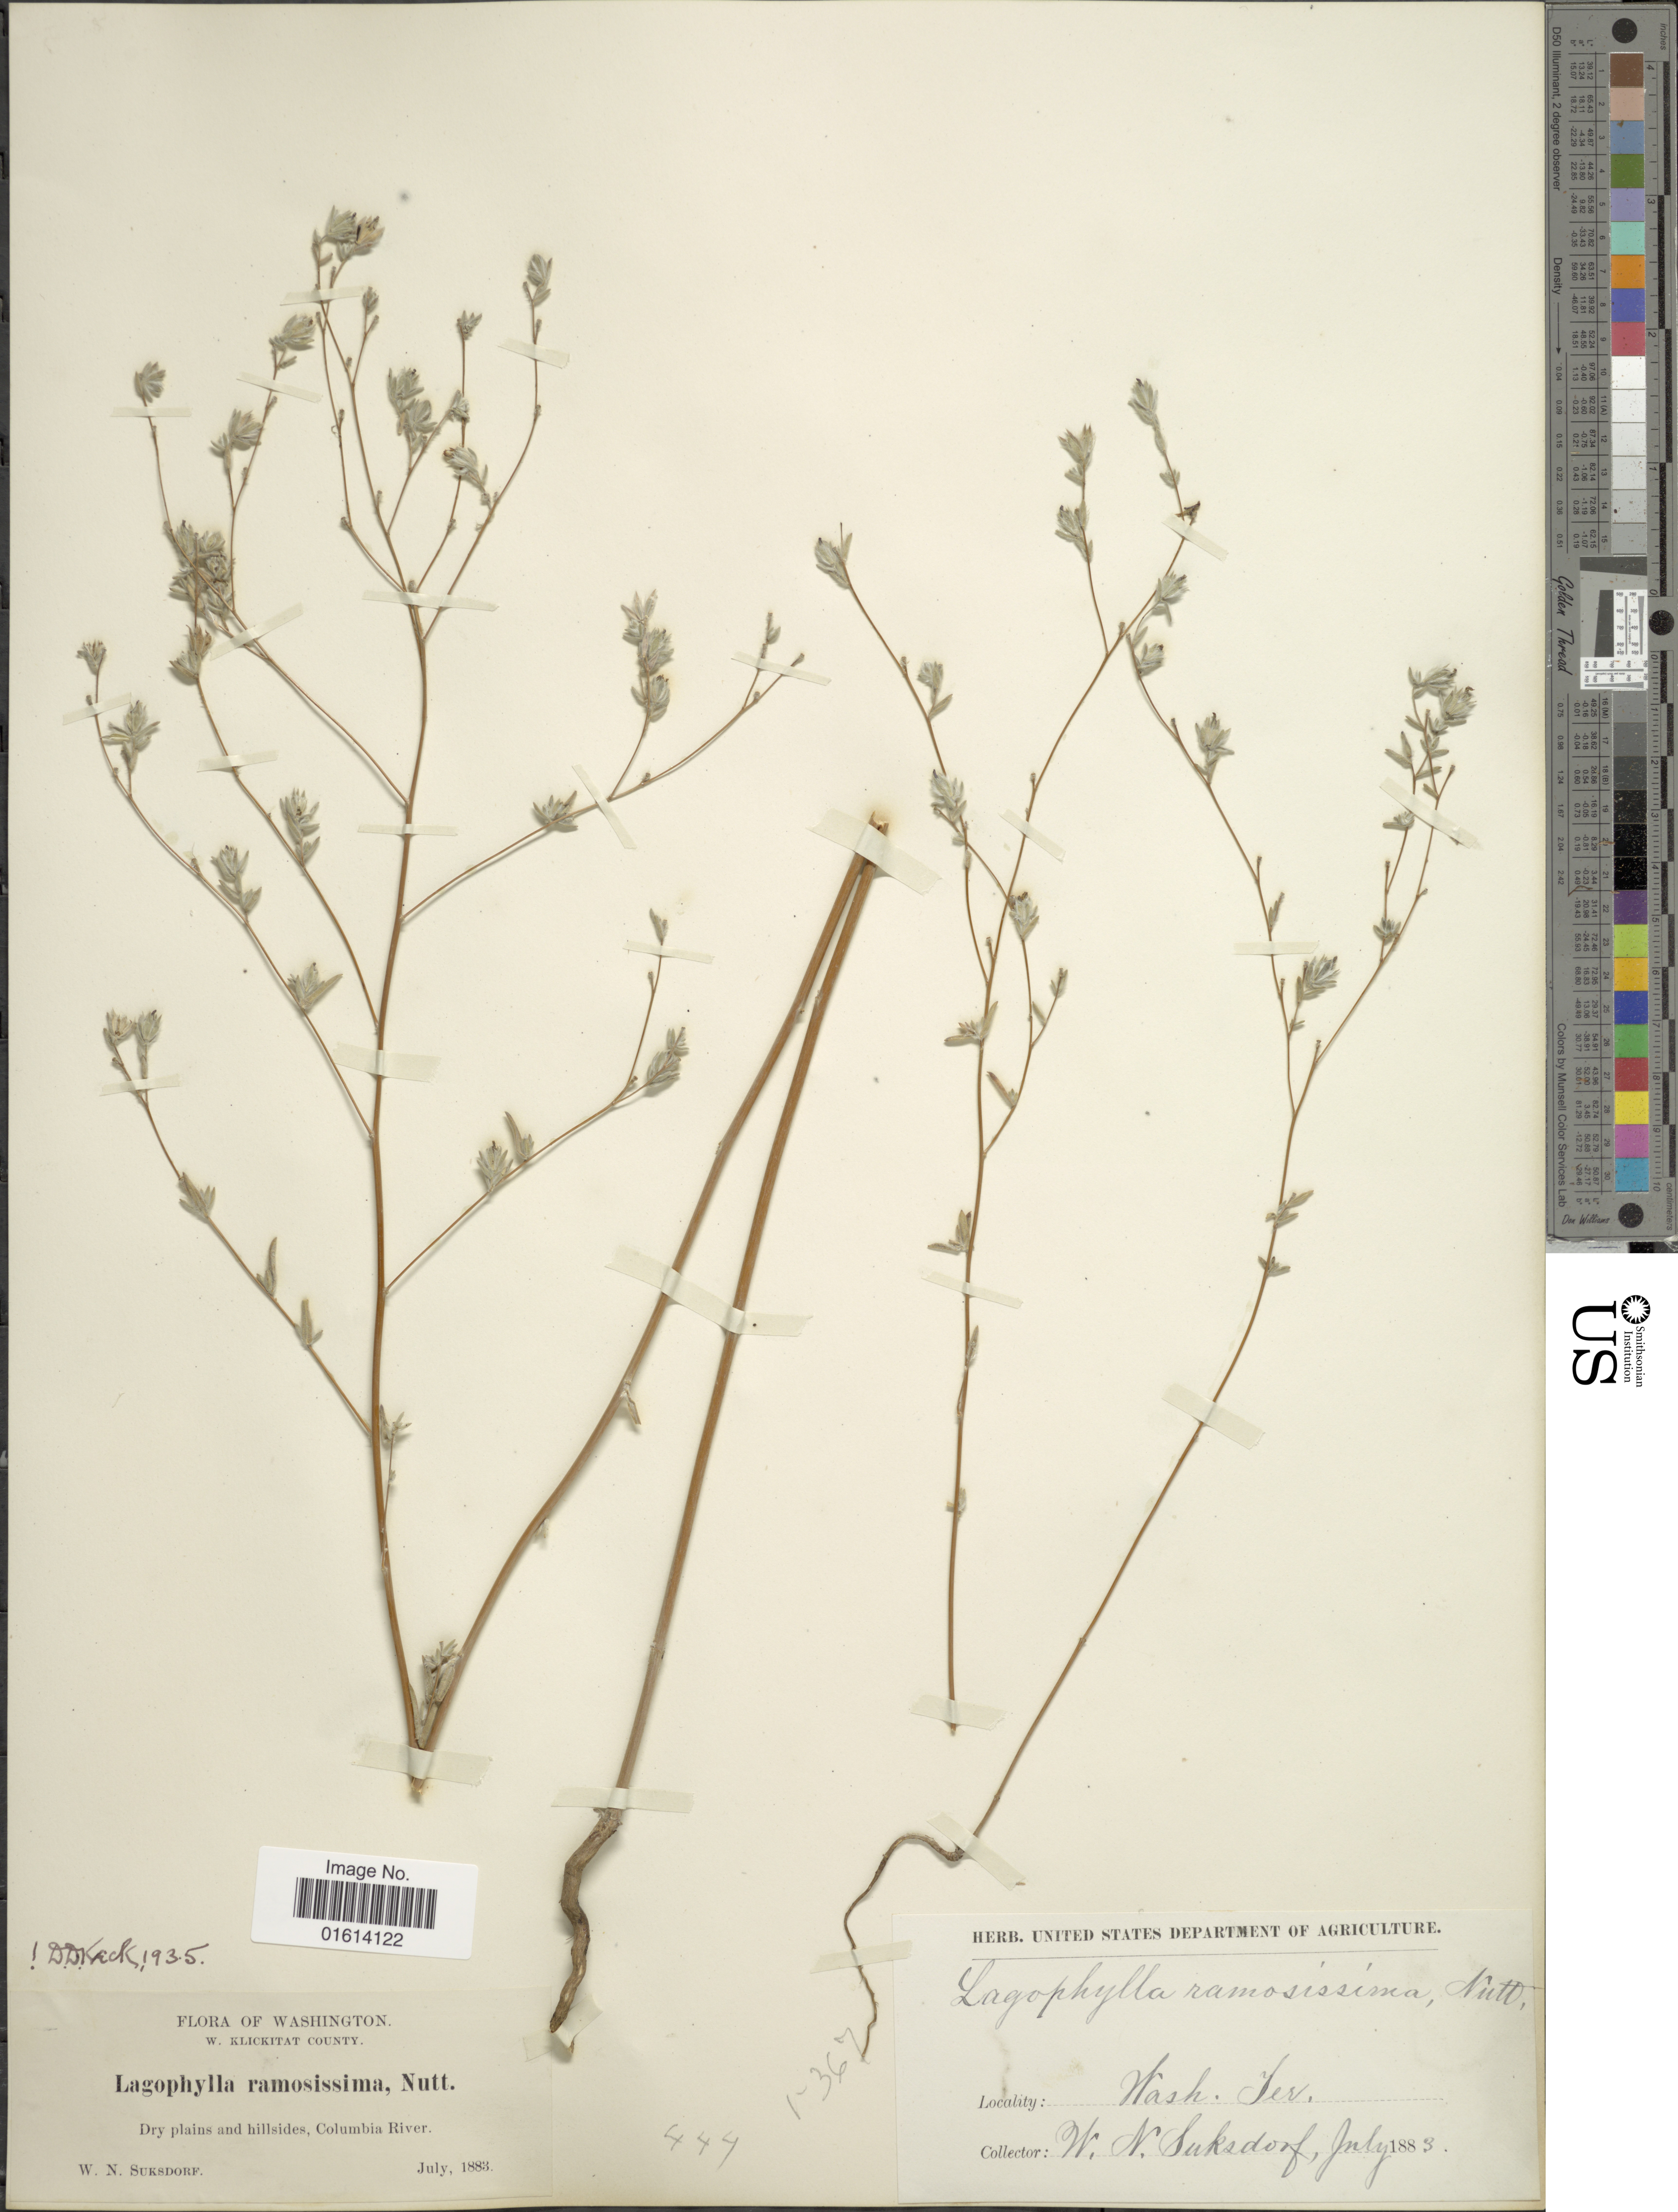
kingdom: Plantae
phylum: Tracheophyta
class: Magnoliopsida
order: Asterales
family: Asteraceae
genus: Lagophylla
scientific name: Lagophylla ramosissima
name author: Nutt.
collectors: W. N. Suksdorf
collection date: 1883-07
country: United States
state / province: Washington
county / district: Klickitat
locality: W. Klickitat County, Columbia River, Wash. Ter.